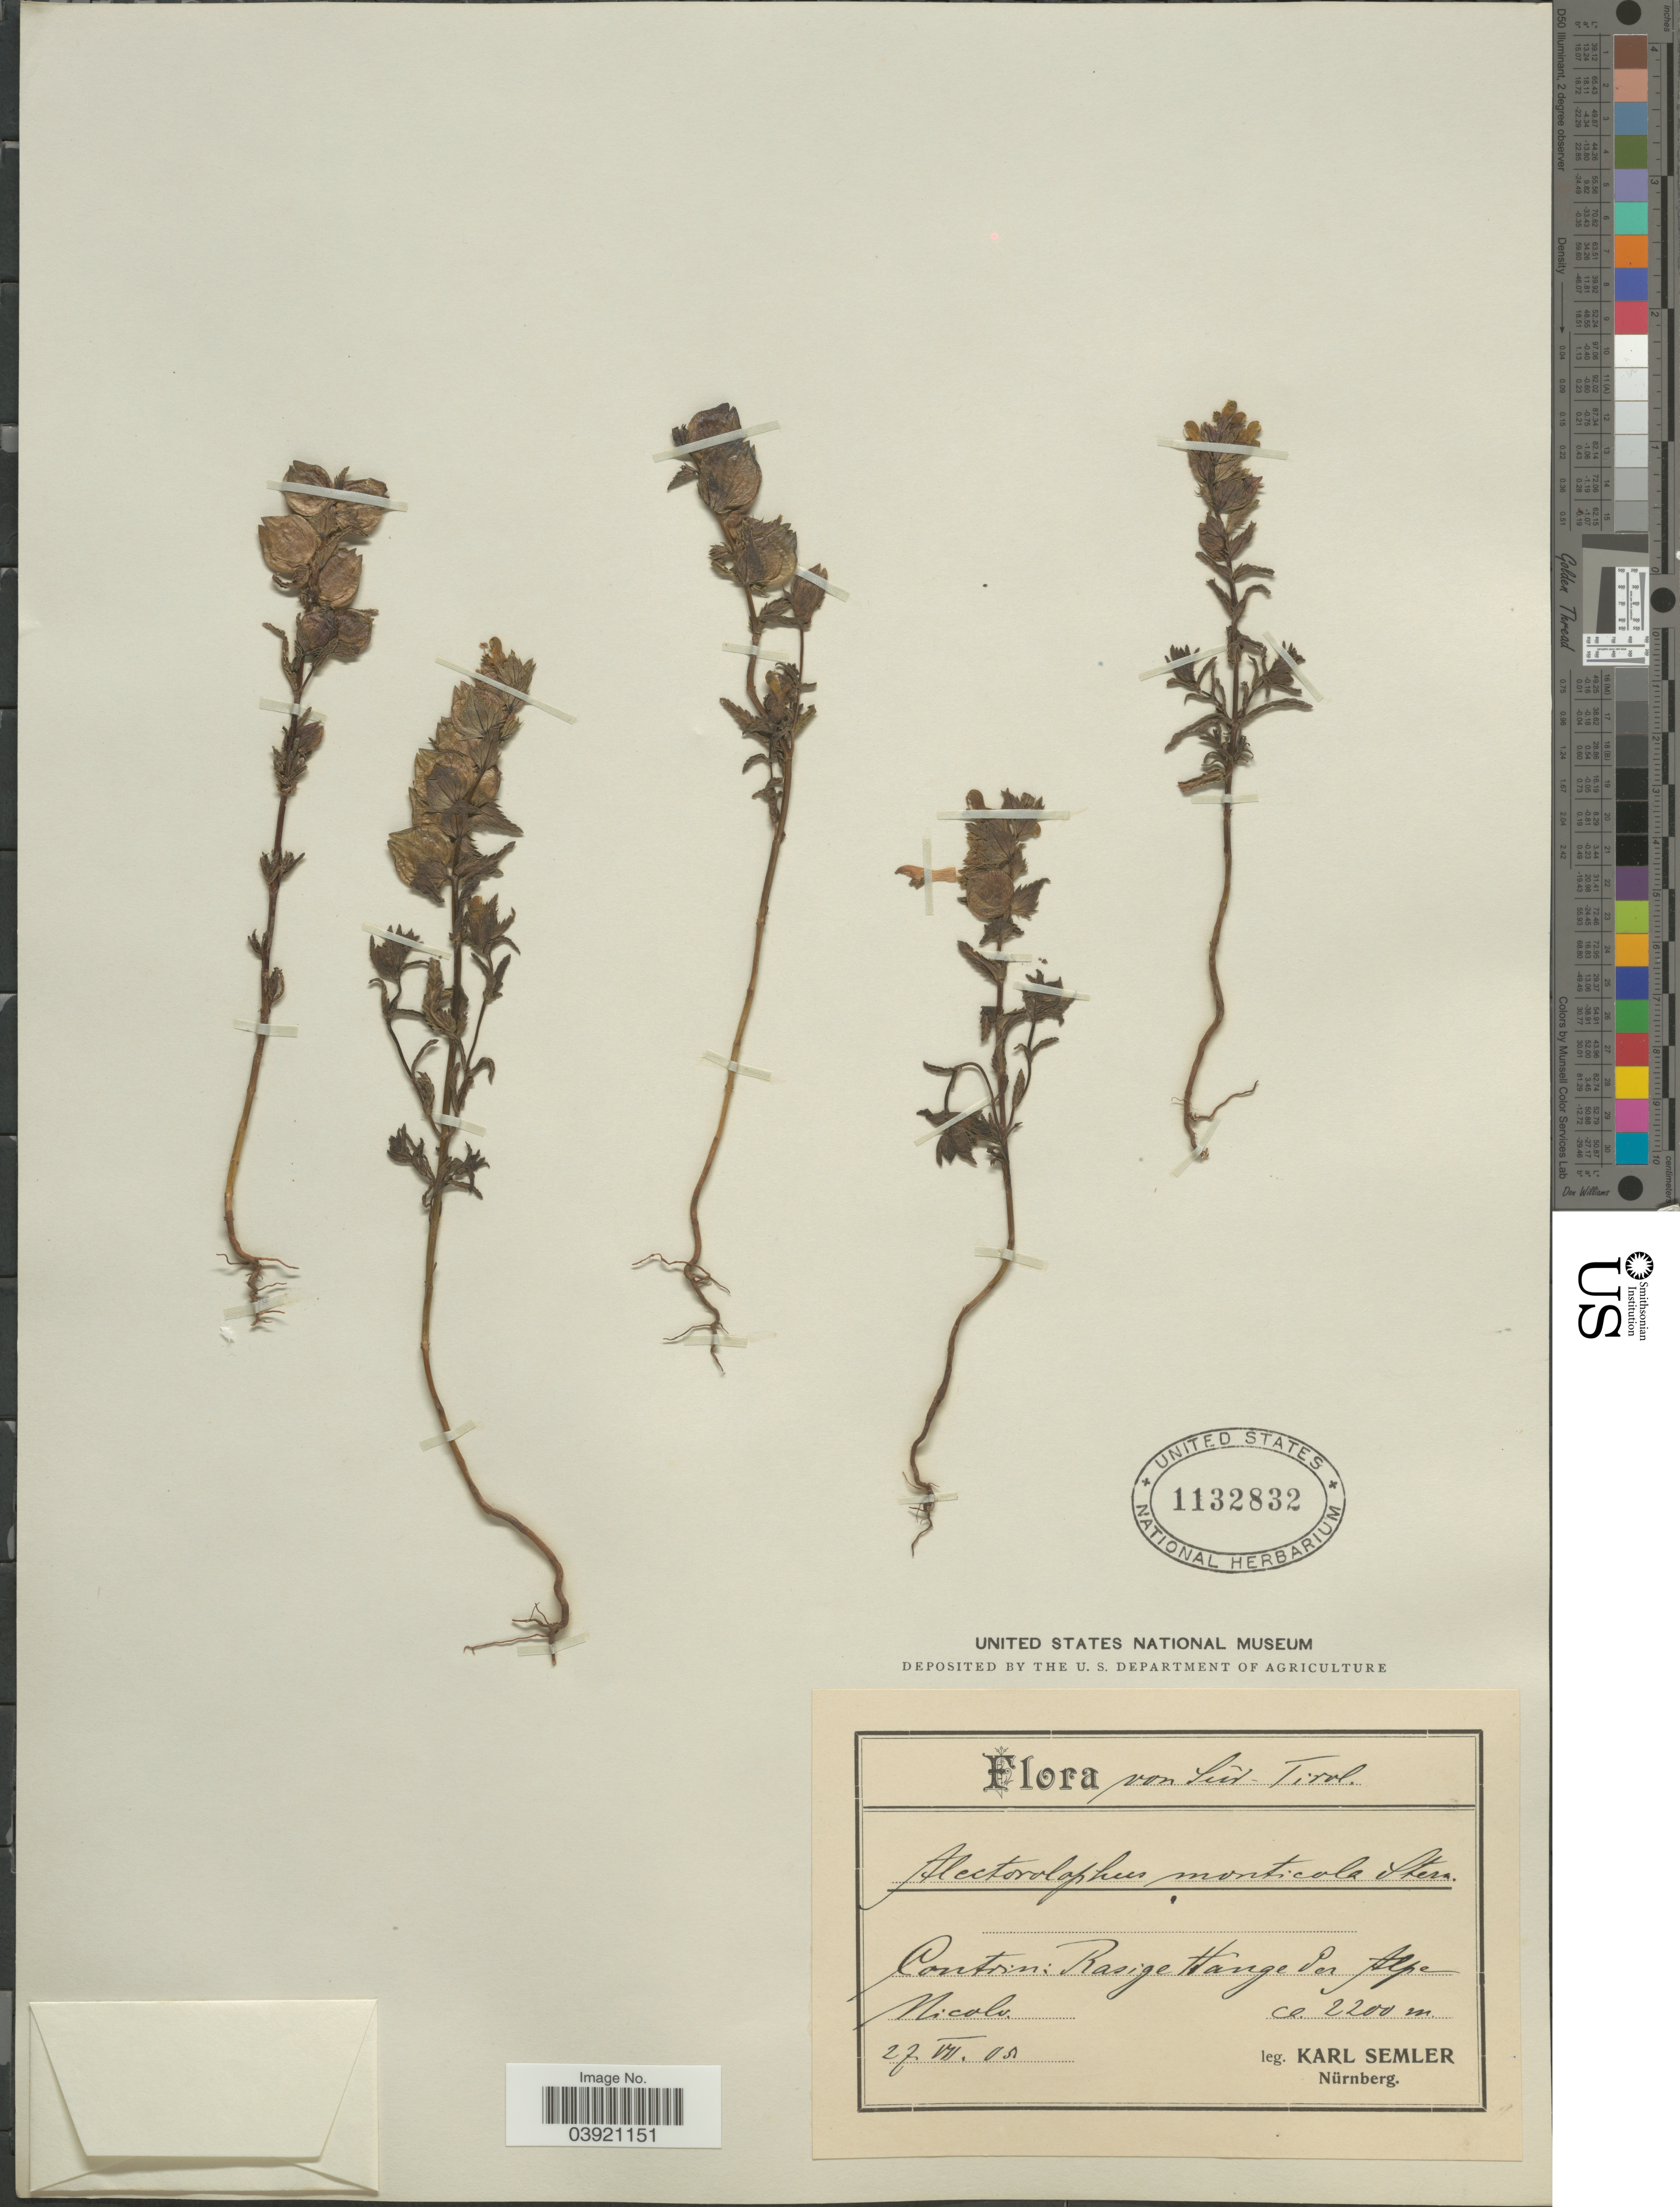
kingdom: Plantae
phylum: Tracheophyta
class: Magnoliopsida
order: Lamiales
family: Orobanchaceae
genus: Rhinanthus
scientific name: Rhinanthus monticola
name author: Druce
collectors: K. Semler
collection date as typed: Transcribed d/m/y: 27/7/5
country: Italy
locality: Süd-Tirol. Contrin: Rasige Hange Per Alpe Nicolo.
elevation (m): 2200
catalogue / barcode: US 1132832